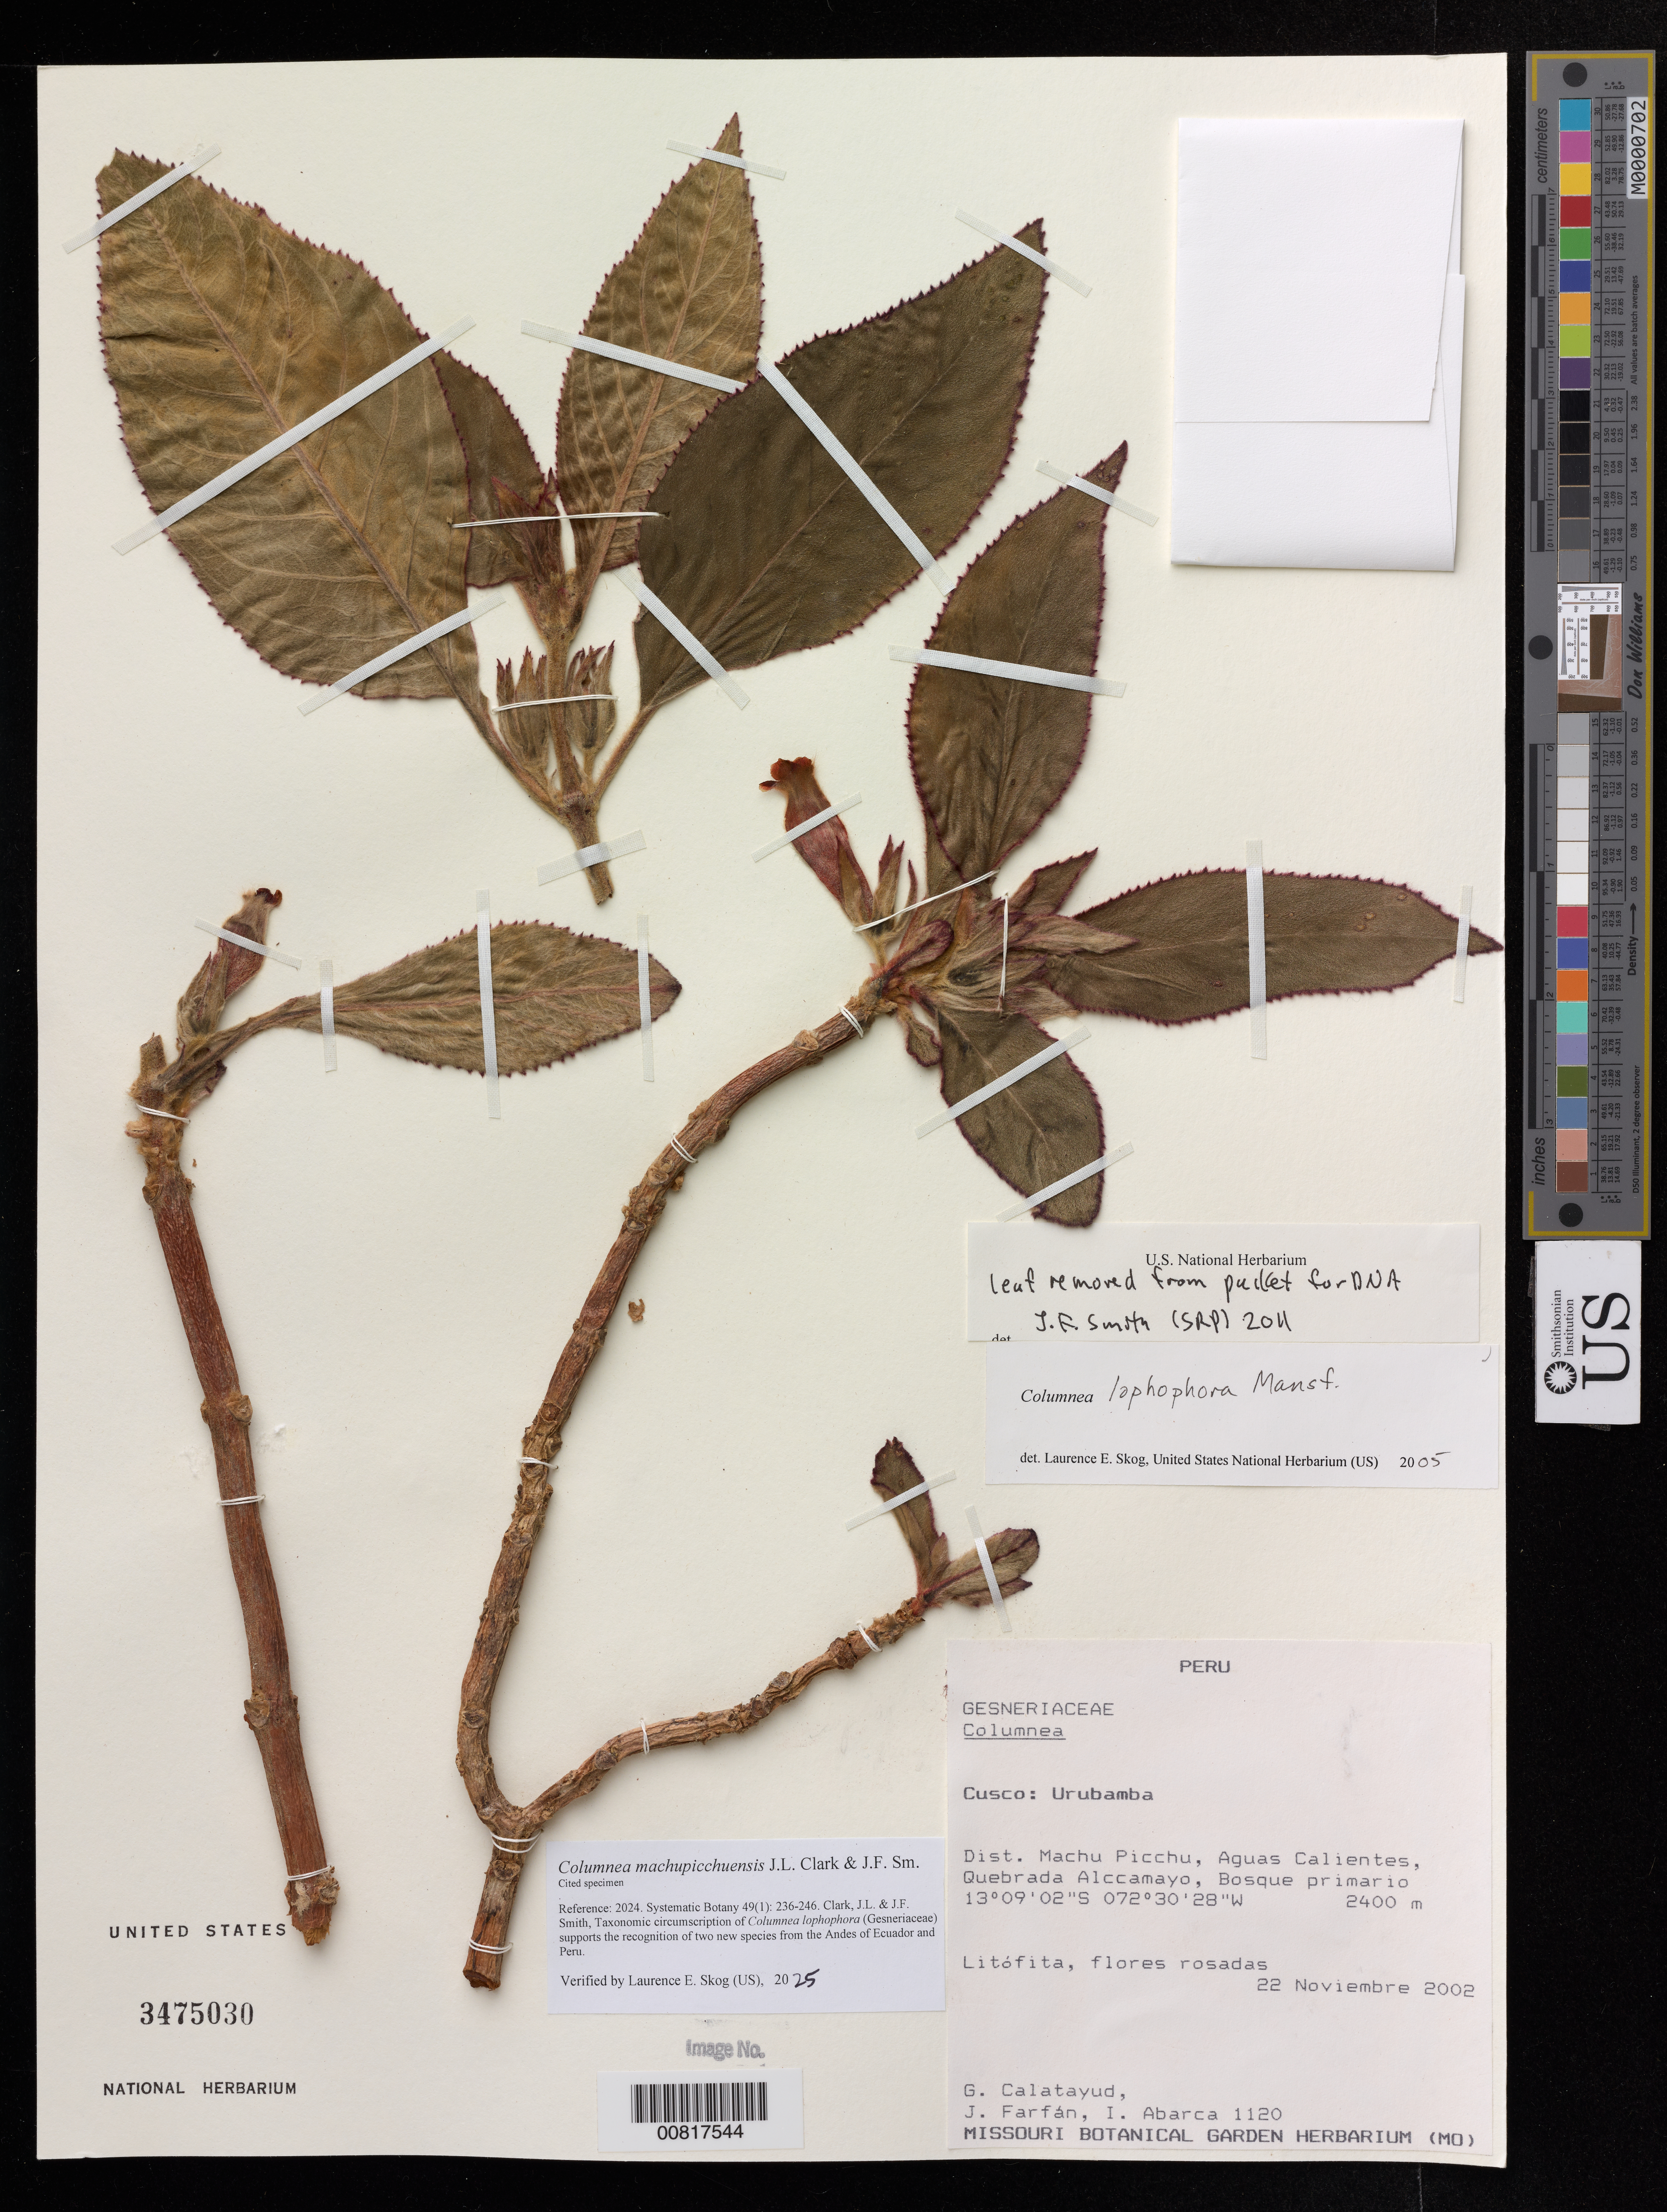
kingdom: Plantae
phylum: Tracheophyta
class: Magnoliopsida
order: Lamiales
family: Gesneriaceae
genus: Columnea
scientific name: Columnea machupicchuensis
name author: J.L. Clark & J.F. Sm.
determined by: Skog, Laurence E.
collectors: G. Calatayud, J. Farfán & I. Abarca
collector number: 1120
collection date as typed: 22 Nov 2002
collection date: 2002-11-22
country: Peru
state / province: Cusco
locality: Cusco: Urubamba. Dist. Machu Picchu, Aguas Calientes, Quebrada Alccamayo.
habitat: Bosque primario.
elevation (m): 2400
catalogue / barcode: US 3475030